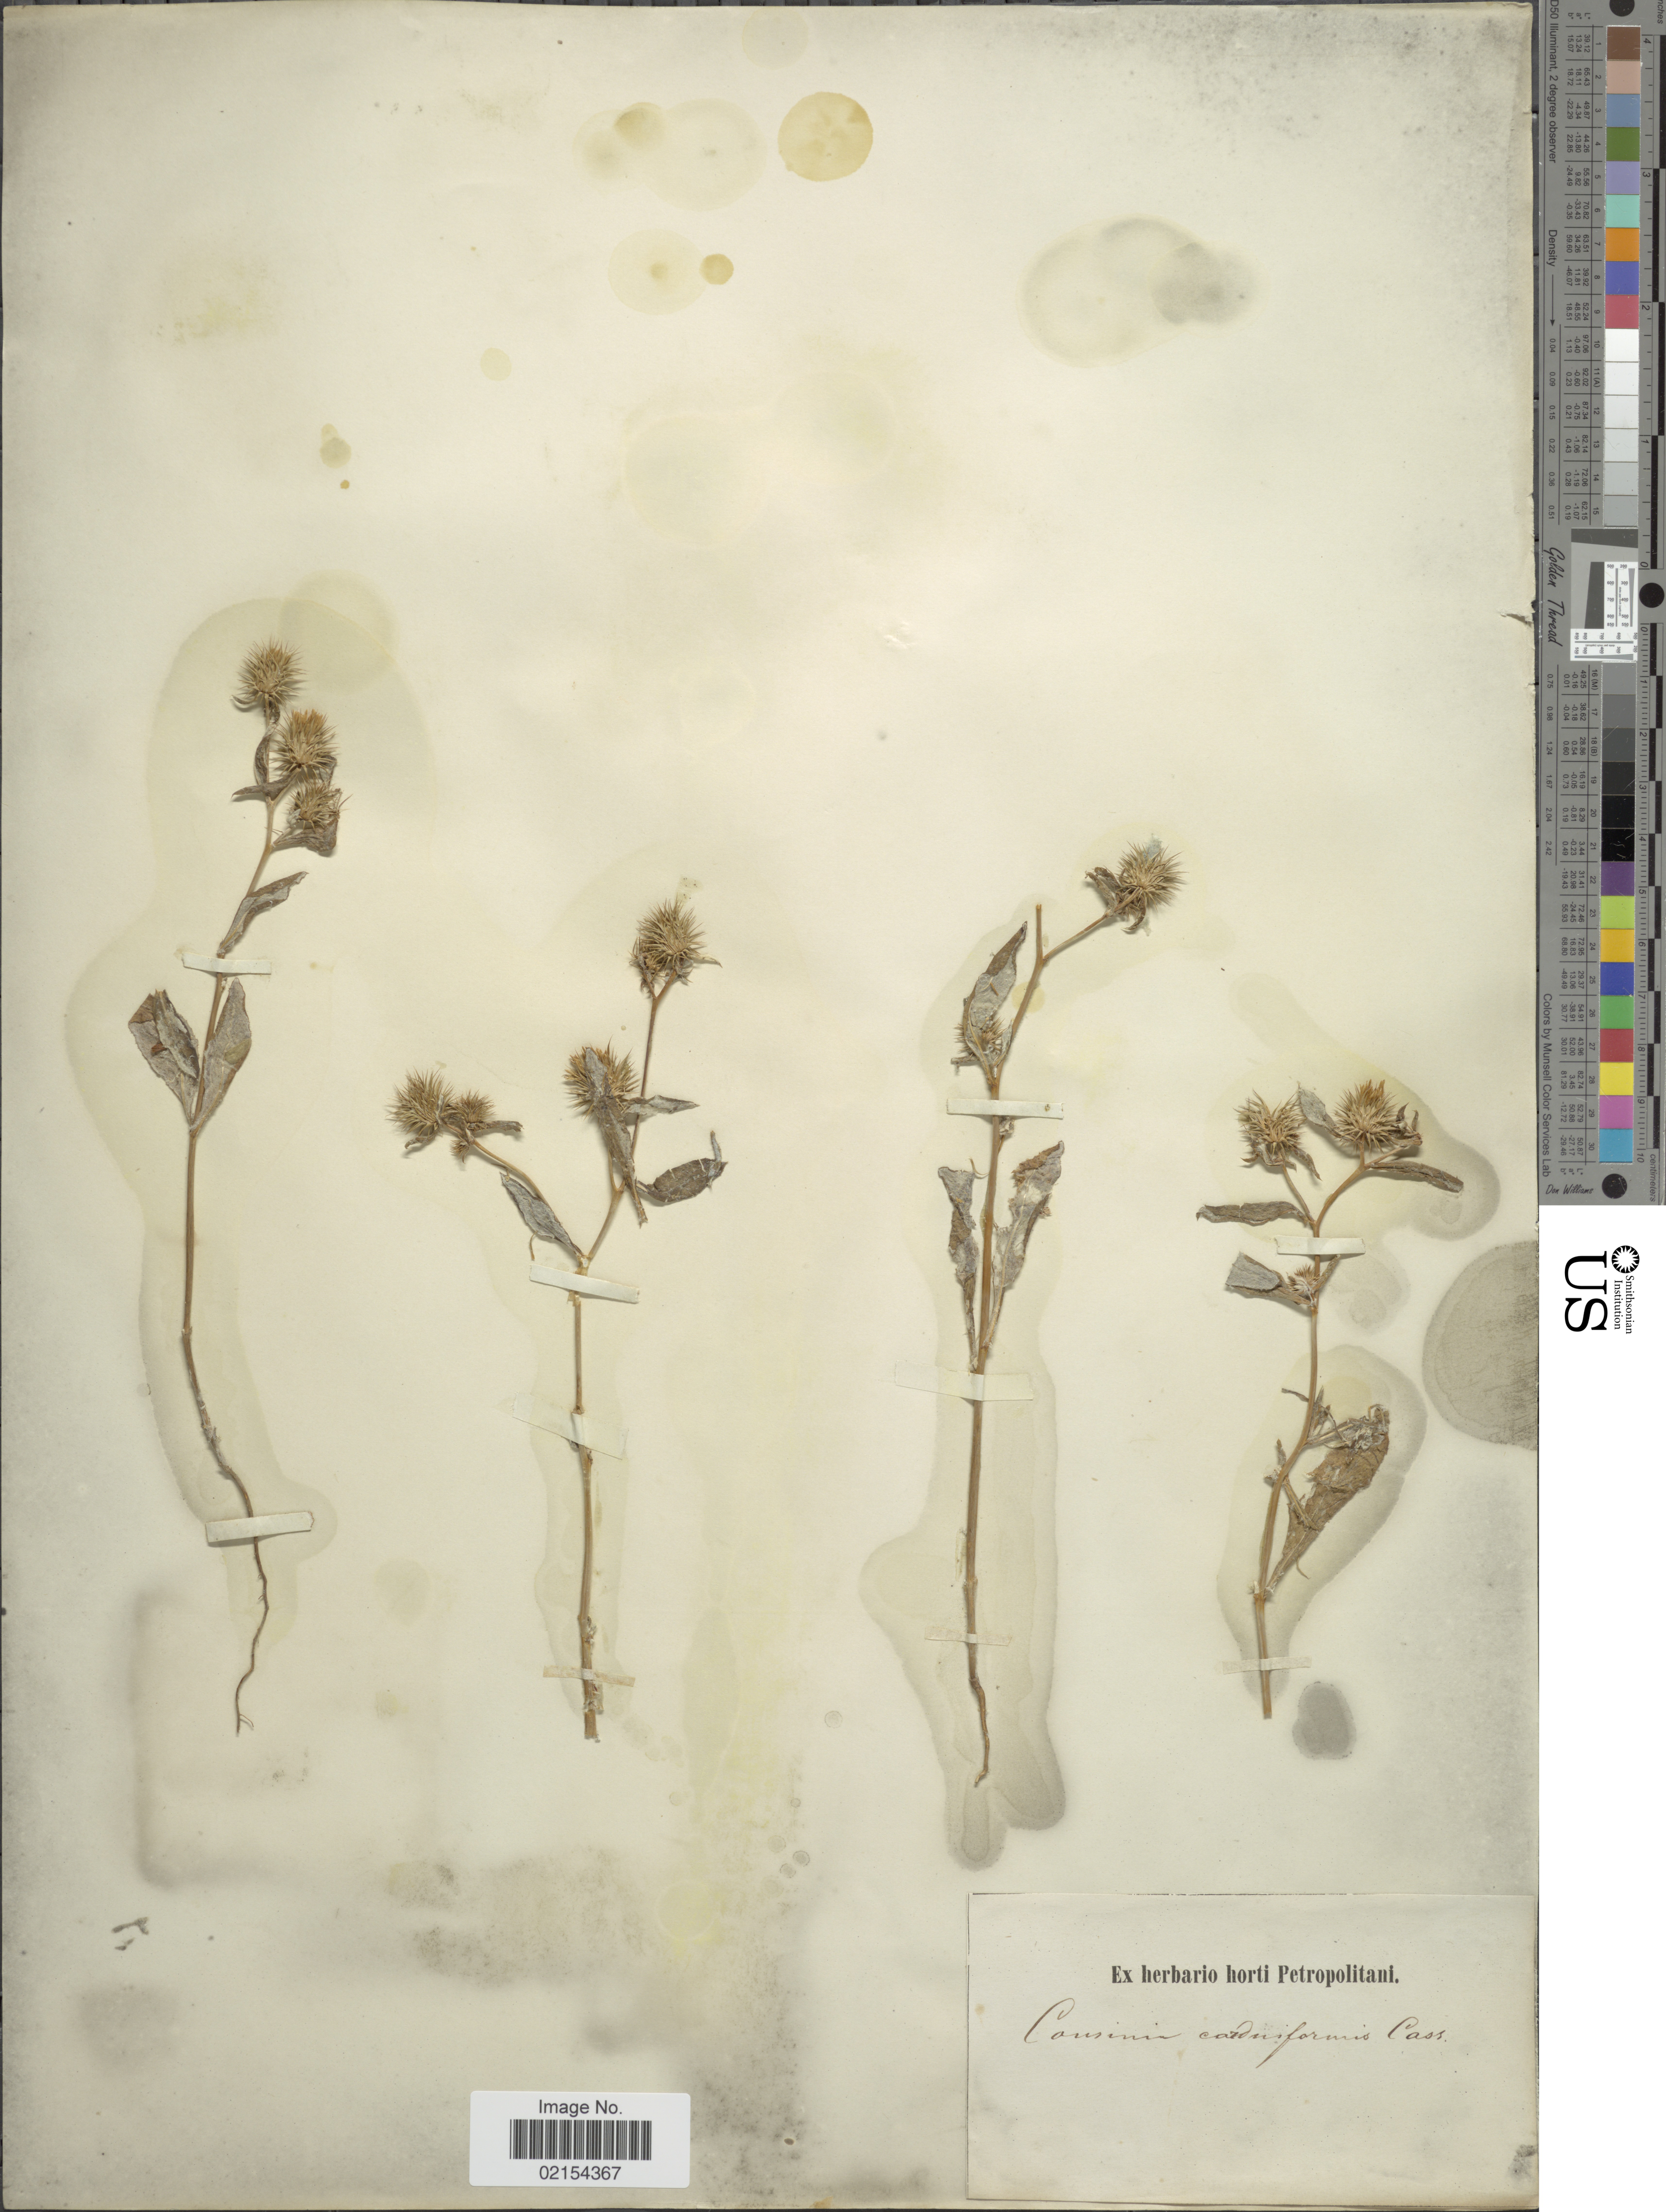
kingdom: Plantae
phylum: Tracheophyta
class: Magnoliopsida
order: Asterales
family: Asteraceae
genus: Cousinia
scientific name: Cousinia orientalis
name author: (Adams) K. Koch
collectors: ex Herb. Horti Bot. Petropolitani